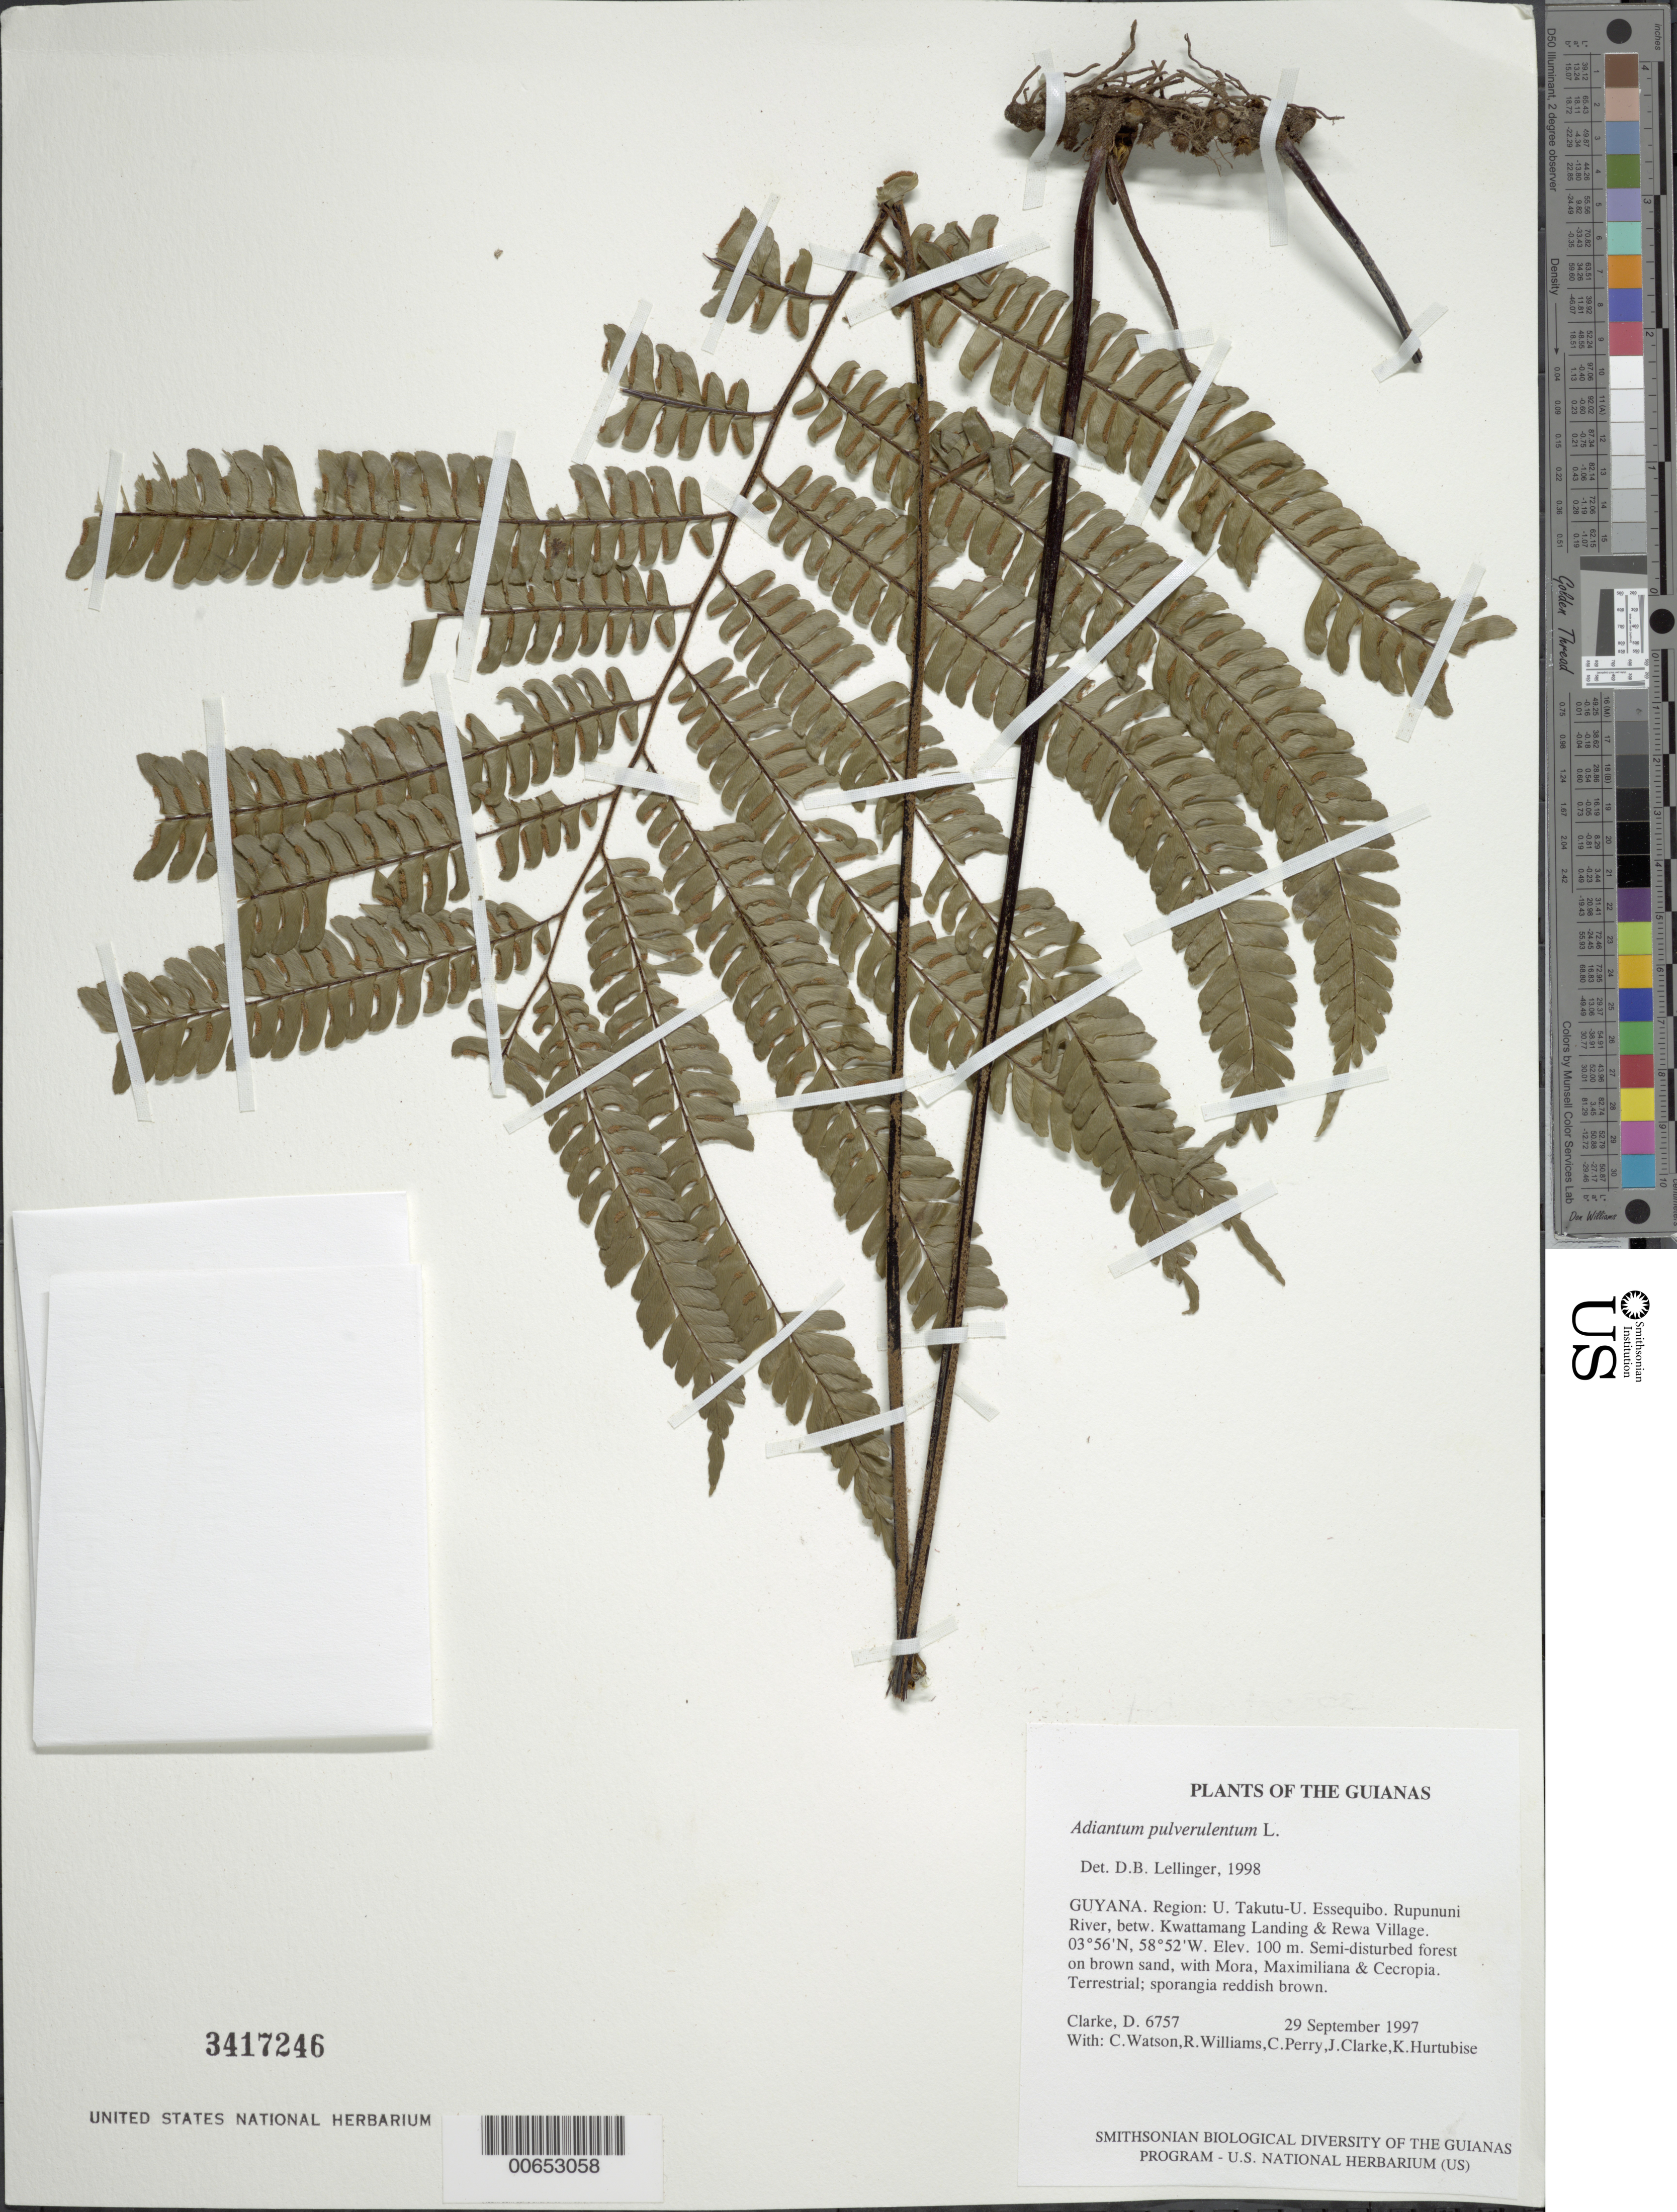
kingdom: Plantae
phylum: Tracheophyta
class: Polypodiopsida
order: Polypodiales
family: Pteridaceae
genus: Adiantum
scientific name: Adiantum pulverulentum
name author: L.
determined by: Lellinger, David B., (BOT), Smithsonian Institution - National Museum of Natural History (UNITED STATES)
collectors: H. D. Clarke, C. Watson, R. Williams, C. Perry, J. Clarke & K. Hurtubise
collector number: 6757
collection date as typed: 29 September 1997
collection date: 1997-09-29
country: Guyana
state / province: U. Takutu-U. Essequibo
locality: Rupununi River, betw. Kwattamang Landing & Rewa Village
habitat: Semi-disturbed forest on brown sand, with Mora, Maximiliana & Cecropia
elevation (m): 100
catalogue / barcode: US 3417246